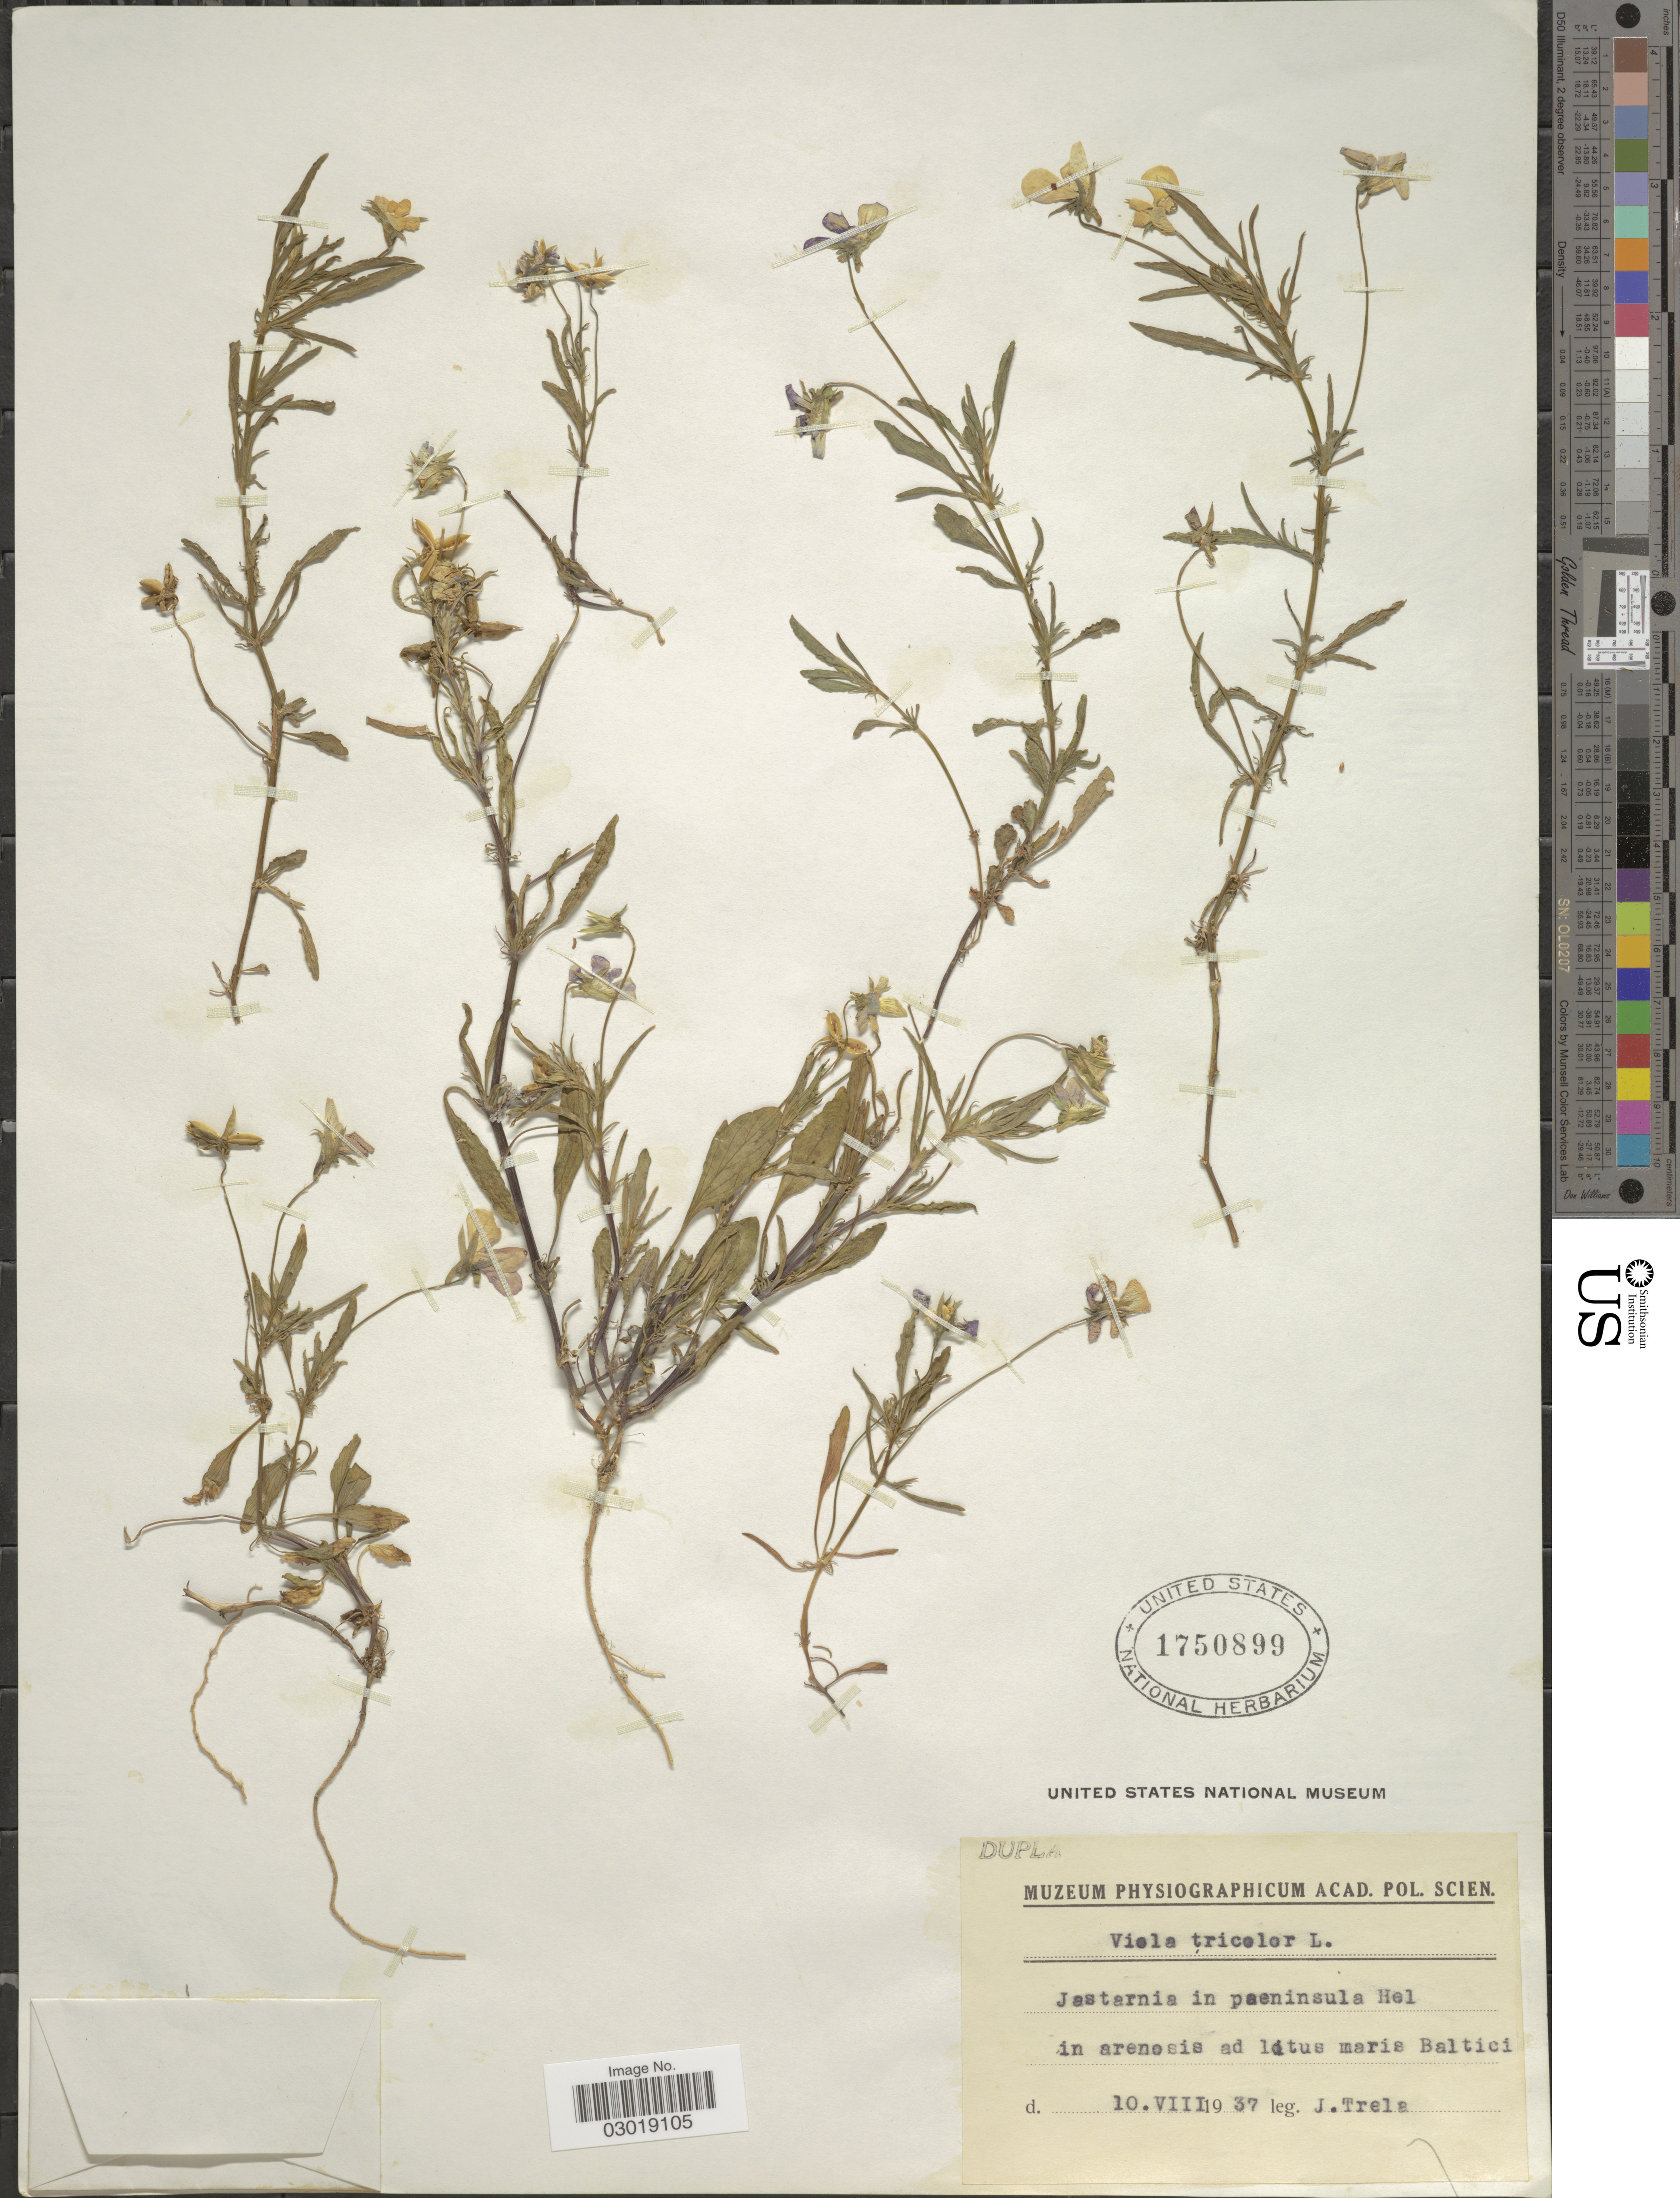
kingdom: Plantae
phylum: Tracheophyta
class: Magnoliopsida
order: Malpighiales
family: Violaceae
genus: Viola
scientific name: Viola tricolor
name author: L.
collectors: J. Trela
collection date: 1937-08-10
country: Poland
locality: Jastarnia in paeninsula Hel in arenosis ad Iotus maris Baltici.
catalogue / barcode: US 1750899